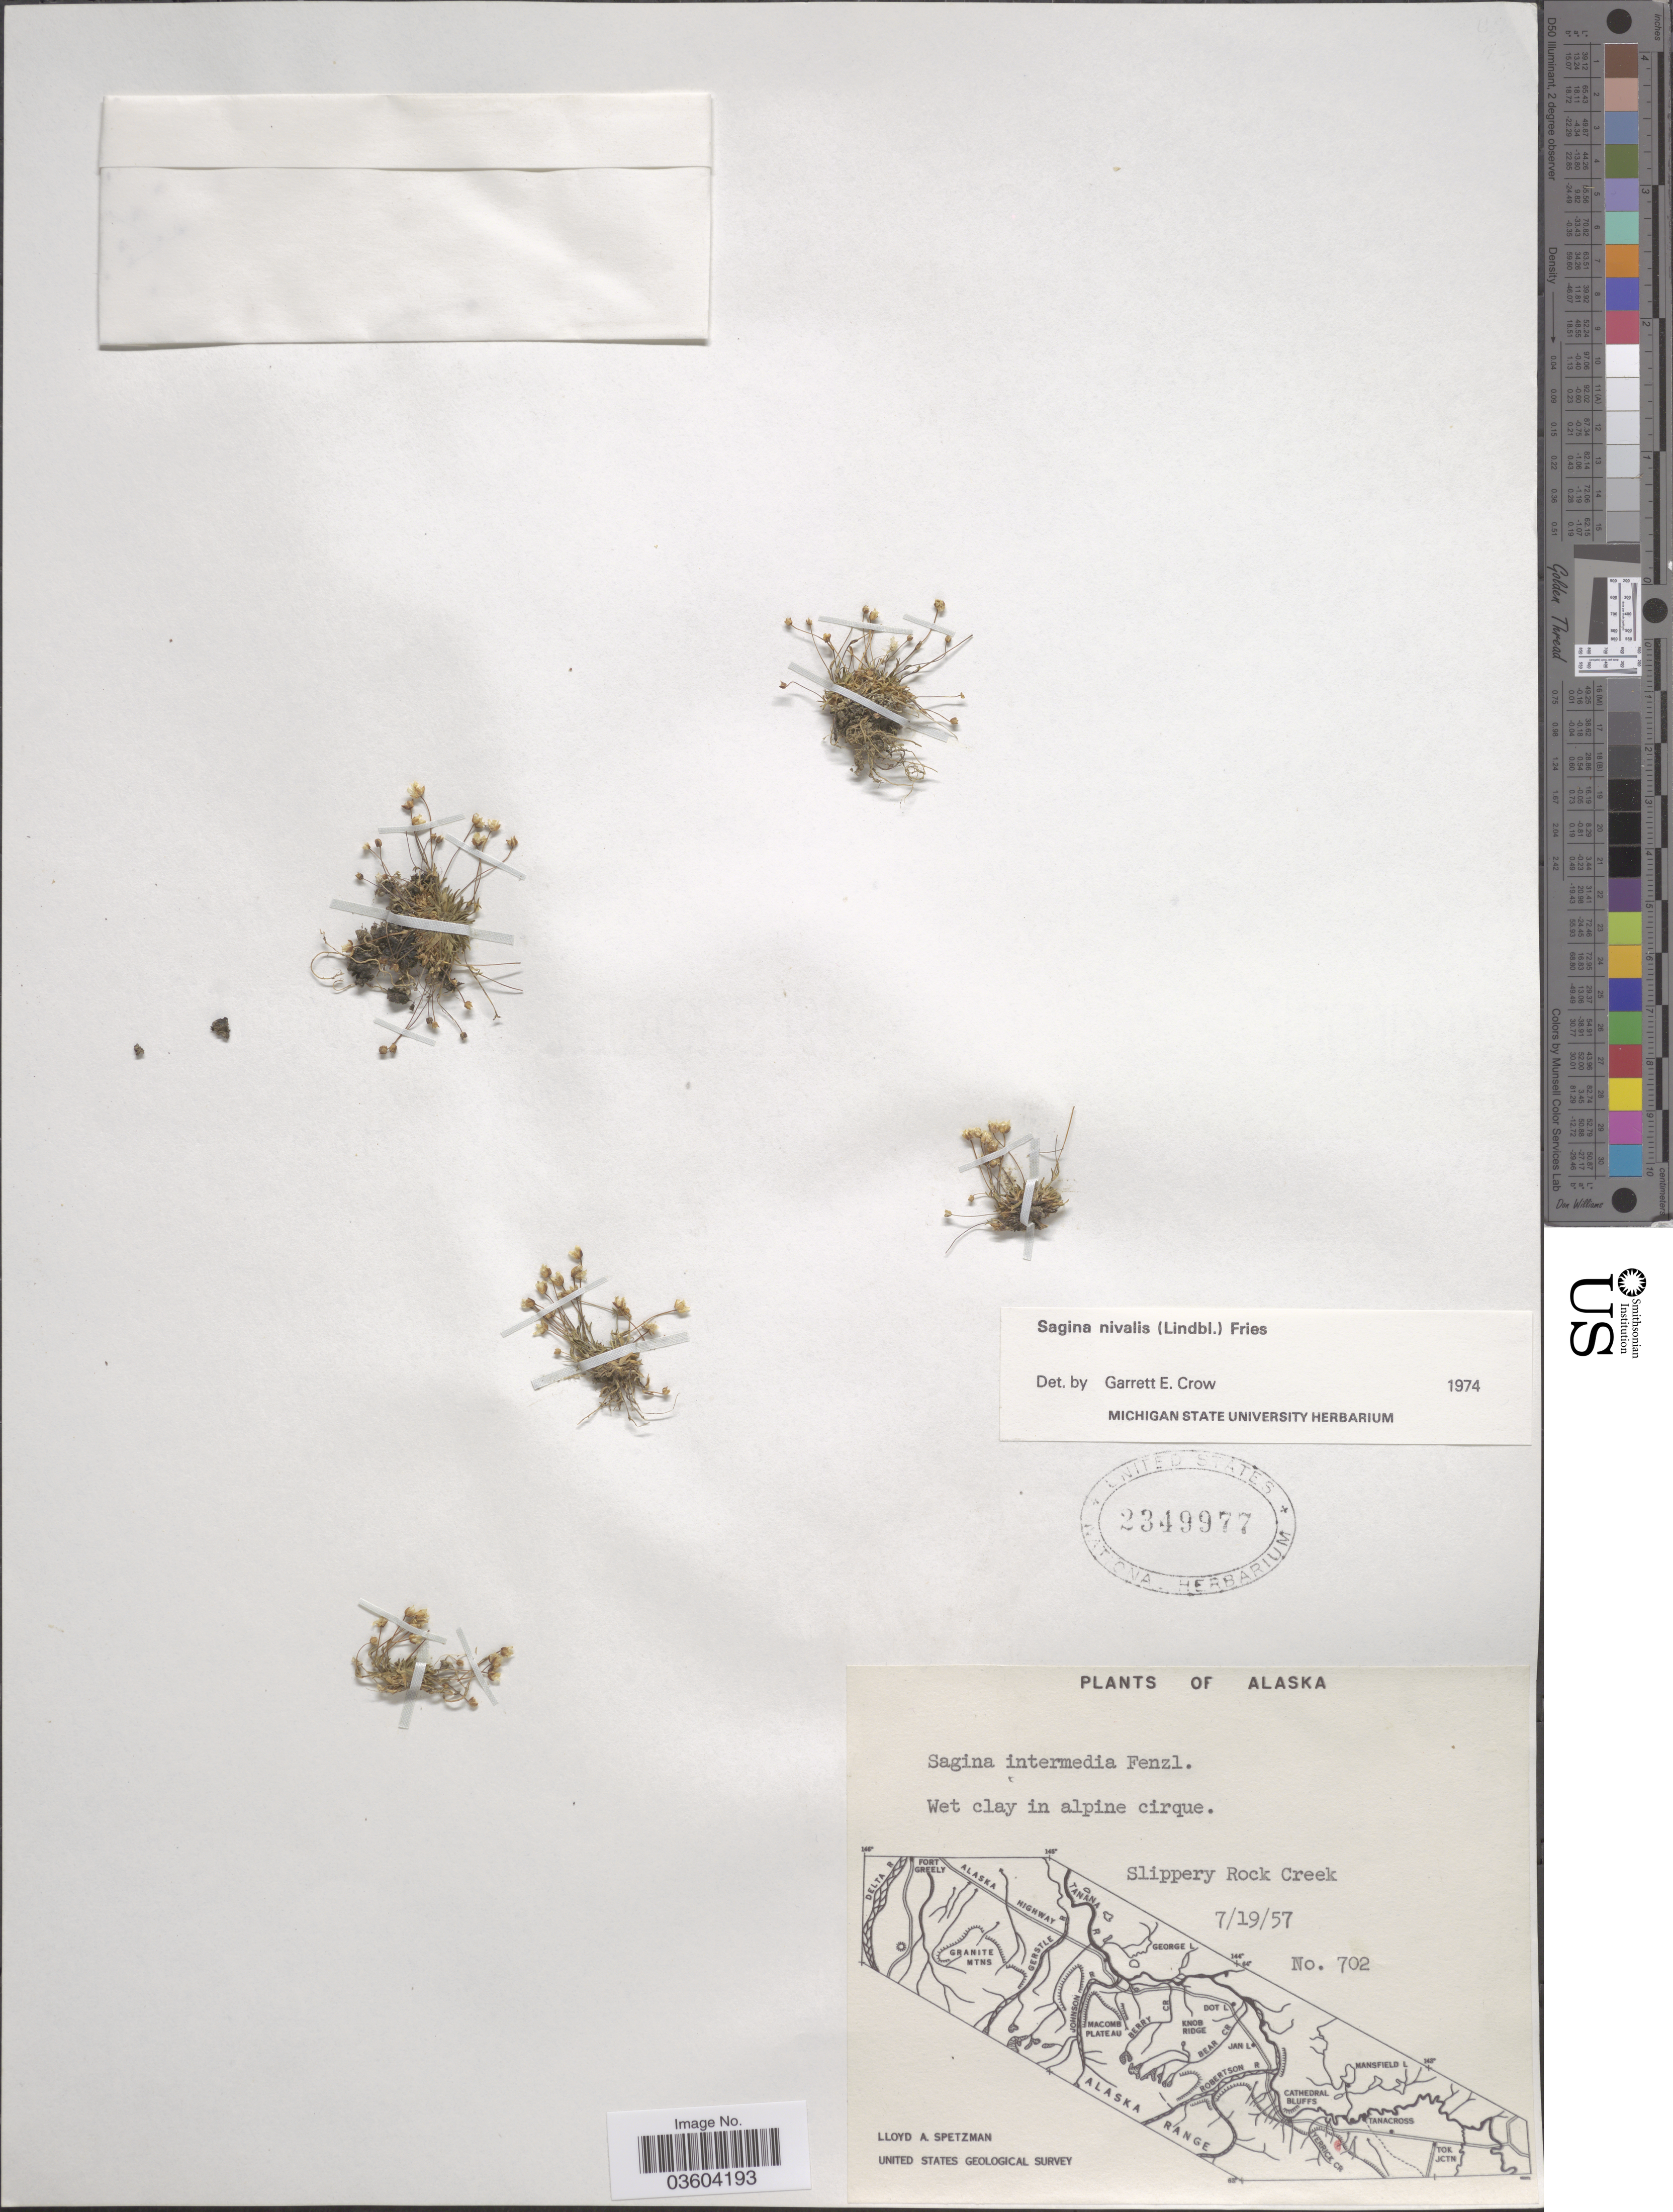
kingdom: Plantae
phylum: Tracheophyta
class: Magnoliopsida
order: Caryophyllales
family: Caryophyllaceae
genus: Sagina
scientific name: Sagina nivalis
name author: (Lindblom) Fr.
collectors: L. Spetzman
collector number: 702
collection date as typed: Transcribed d/m/y: 19/7/57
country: United States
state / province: Alaska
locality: Slippery Rock Creek.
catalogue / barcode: US 2349977